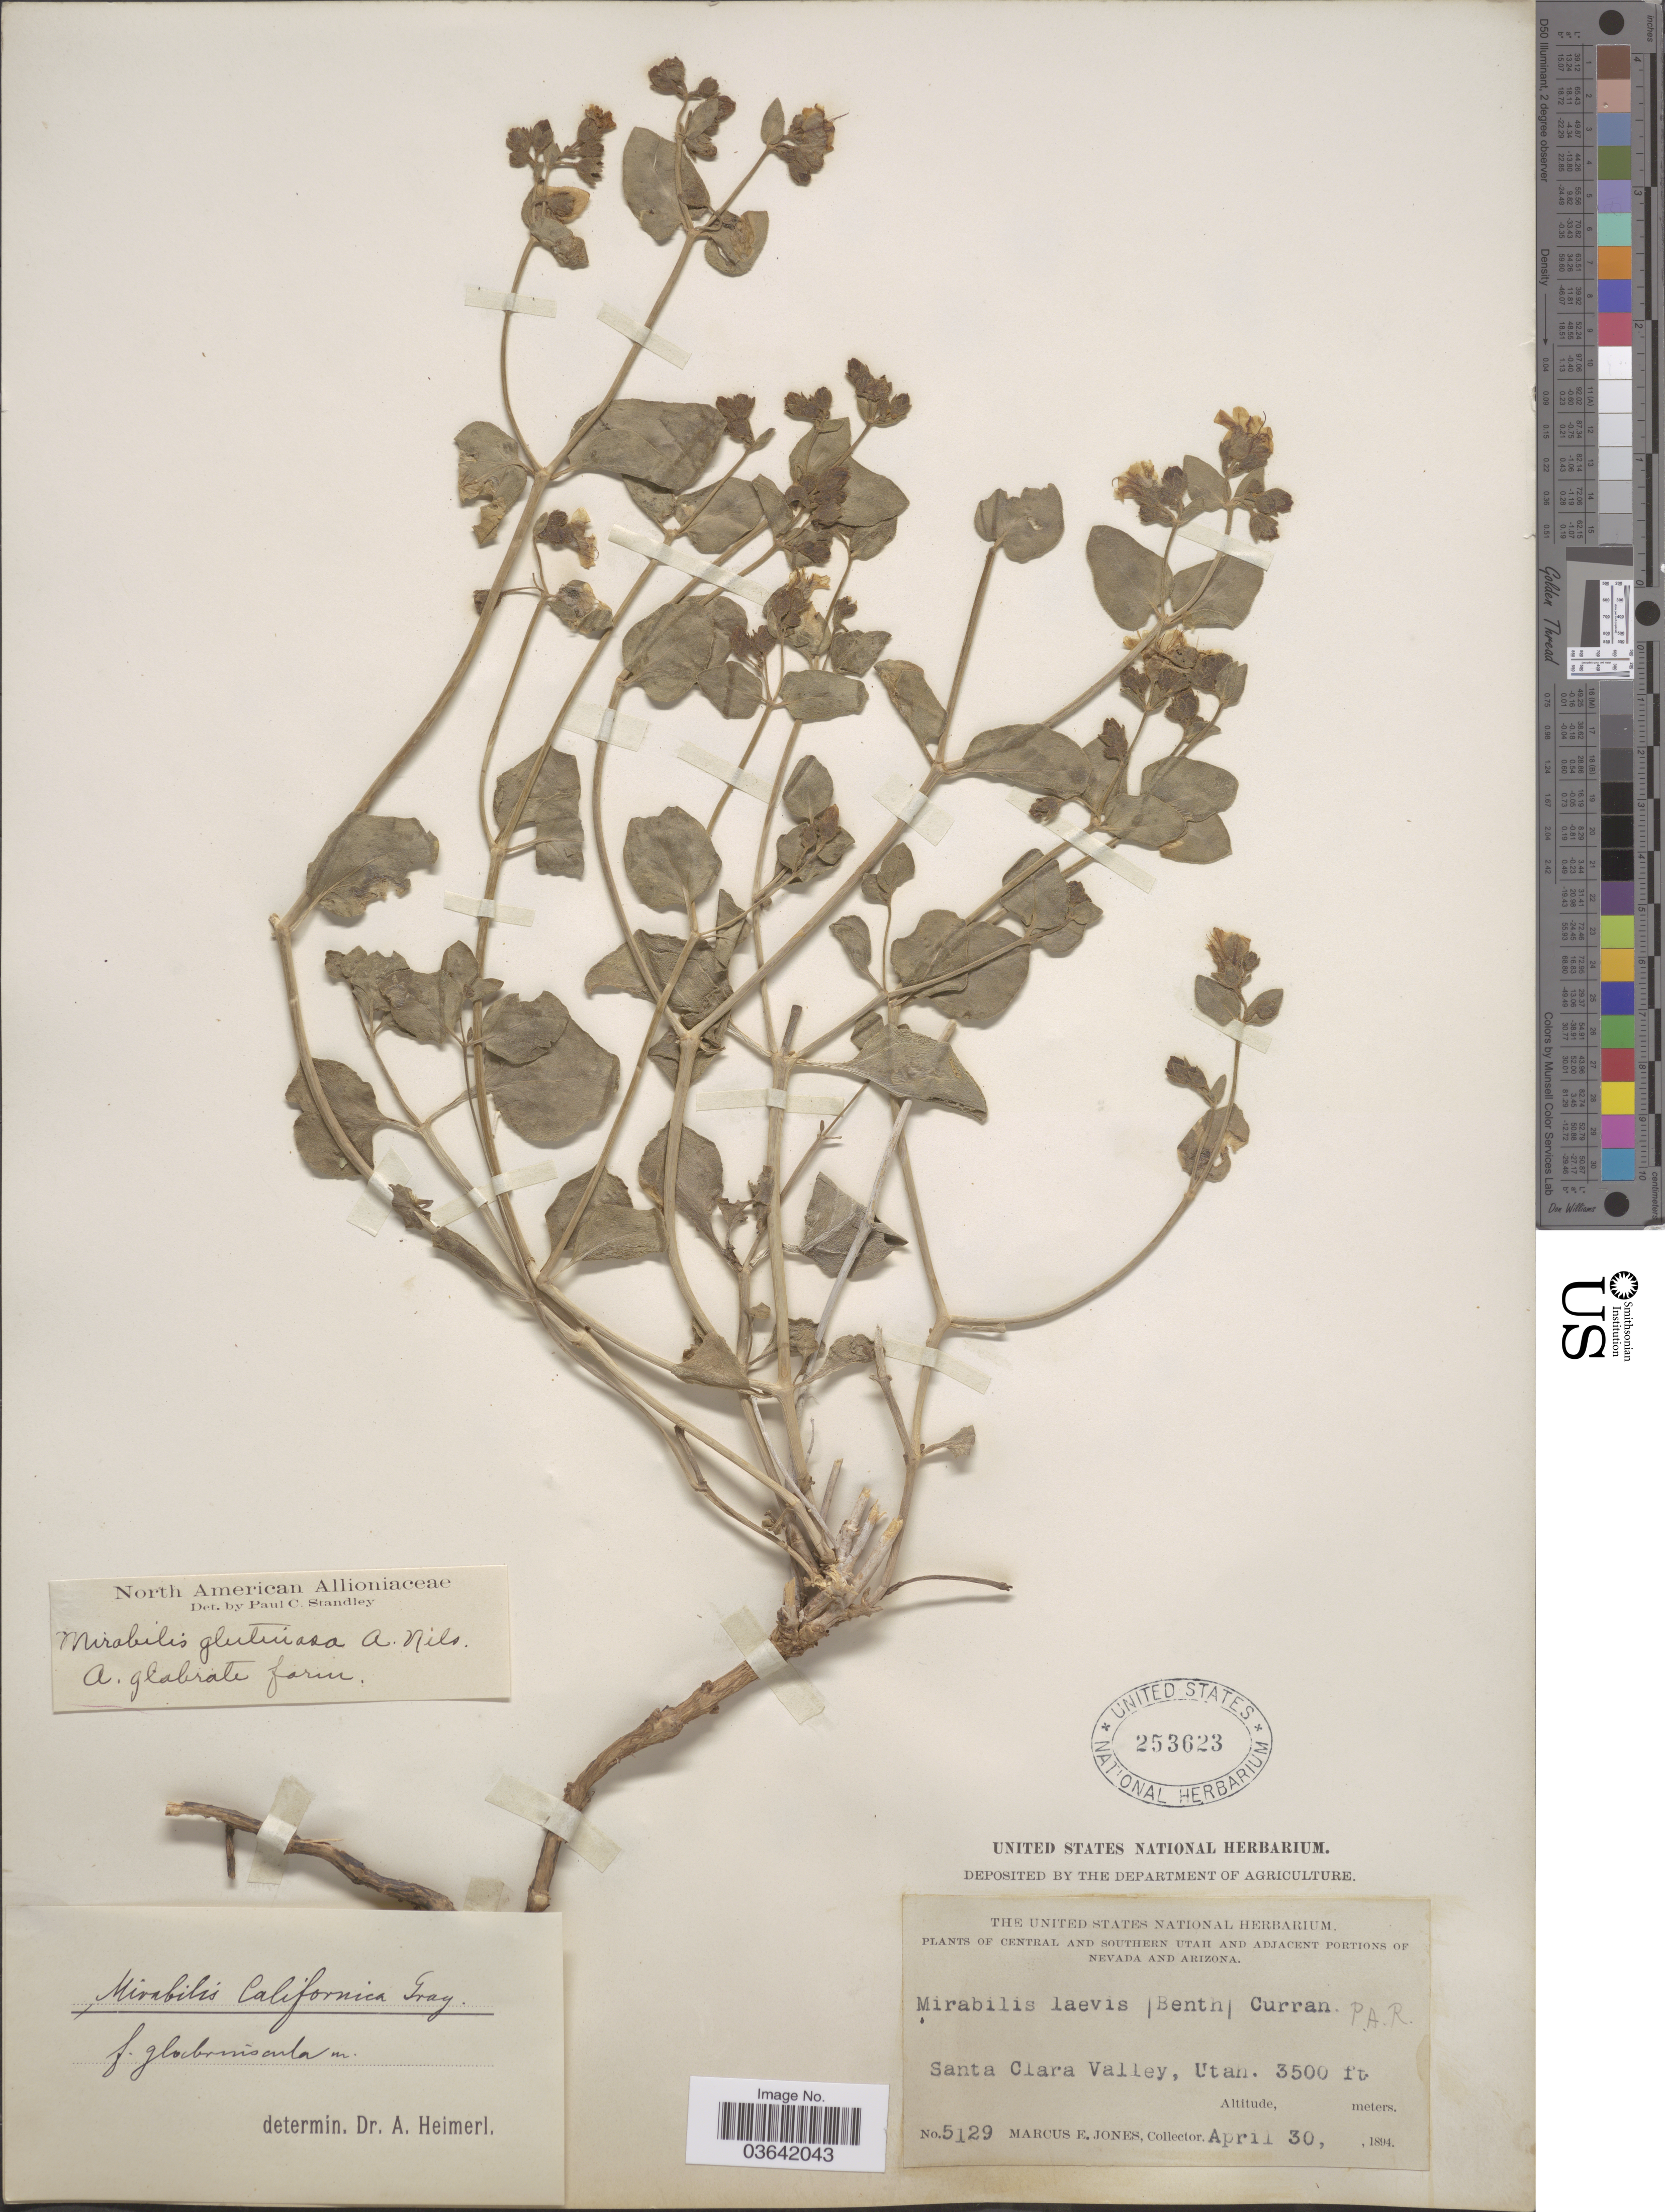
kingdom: Plantae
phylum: Tracheophyta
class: Magnoliopsida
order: Caryophyllales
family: Nyctaginaceae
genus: Mirabilis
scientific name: Mirabilis laevis var. retrorsa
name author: (A. Heller) Jeps.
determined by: Spellenberg, R.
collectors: M. E. Jones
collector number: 5129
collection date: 1894-04-30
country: United States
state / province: Utah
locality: Central and Southern Utah. Santa Clara Valley.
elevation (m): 1067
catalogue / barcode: US 253623